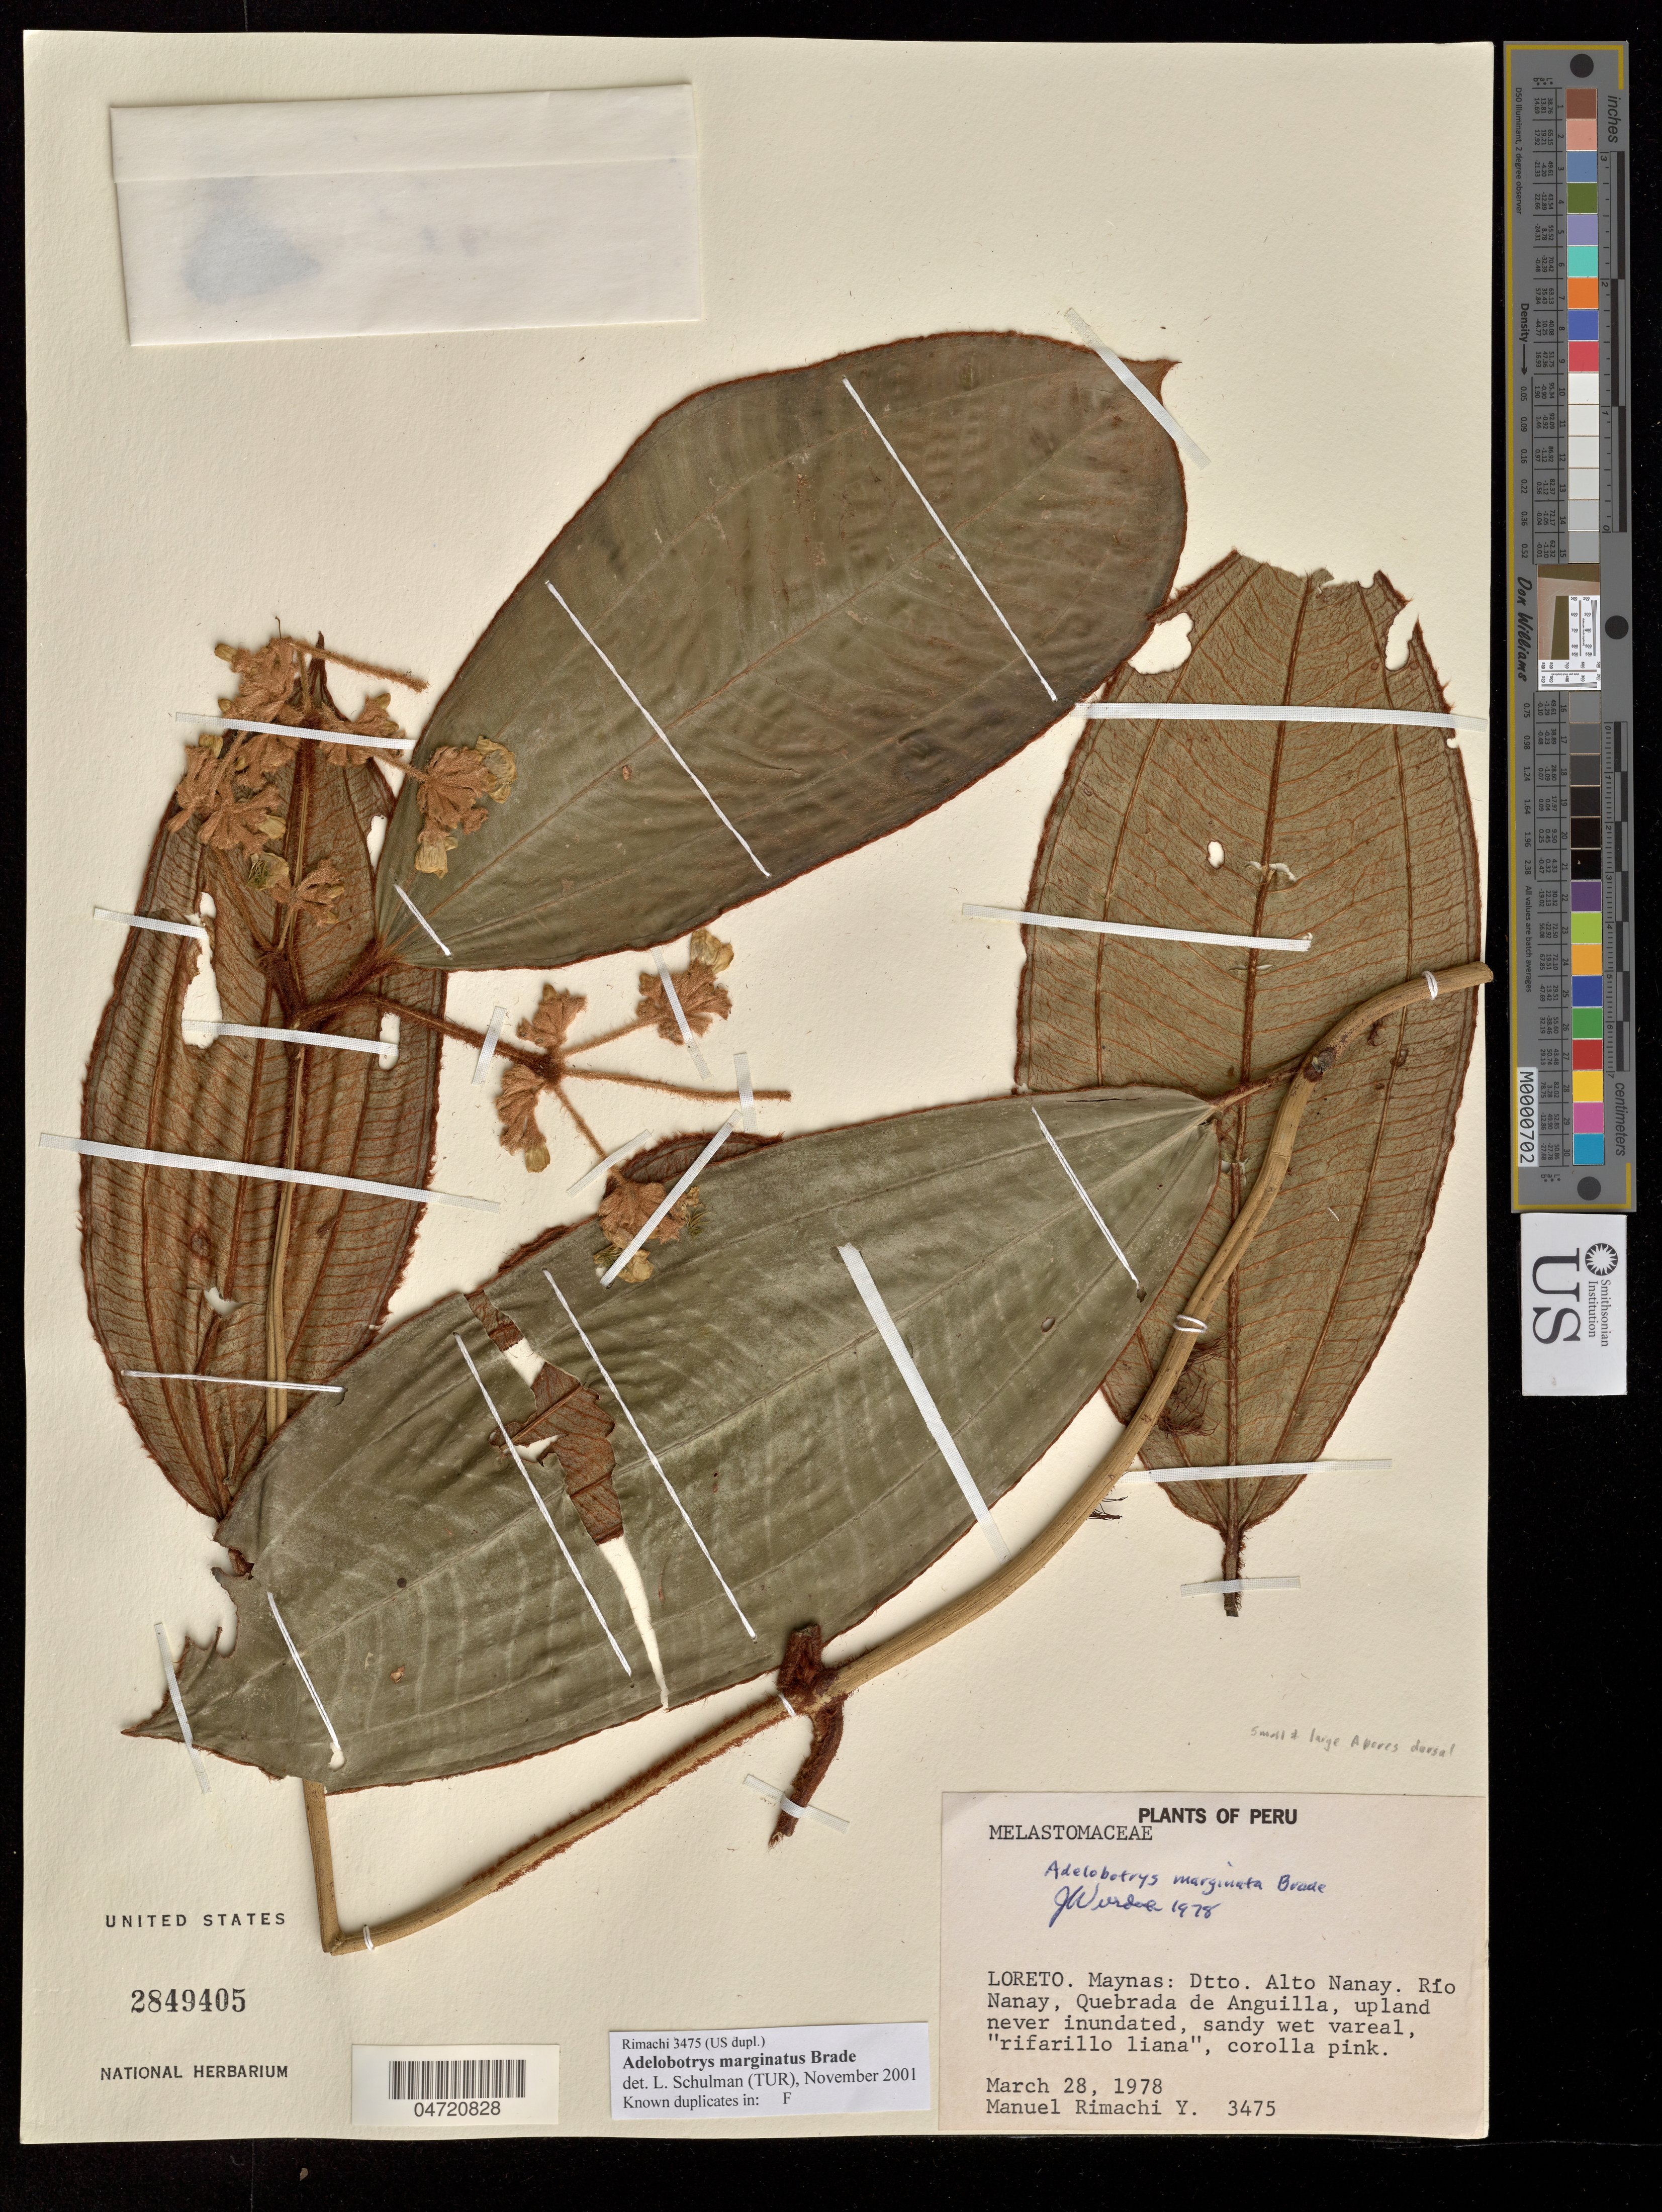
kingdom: Plantae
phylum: Tracheophyta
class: Magnoliopsida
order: Myrtales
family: Melastomataceae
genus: Adelobotrys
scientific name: Adelobotrys marginatus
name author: Brade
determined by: Schulman, Leif, (TUR), University of Turku (FINLAND)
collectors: M. Rimachi Y.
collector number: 3475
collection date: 1978-03-29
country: Peru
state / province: Loreto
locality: Maynas: Dtto. Alto Nanay, Río Nanay, Quebrada de Anguilla.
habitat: Upland never inundated, sandy wet vareal.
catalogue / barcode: US 2849405